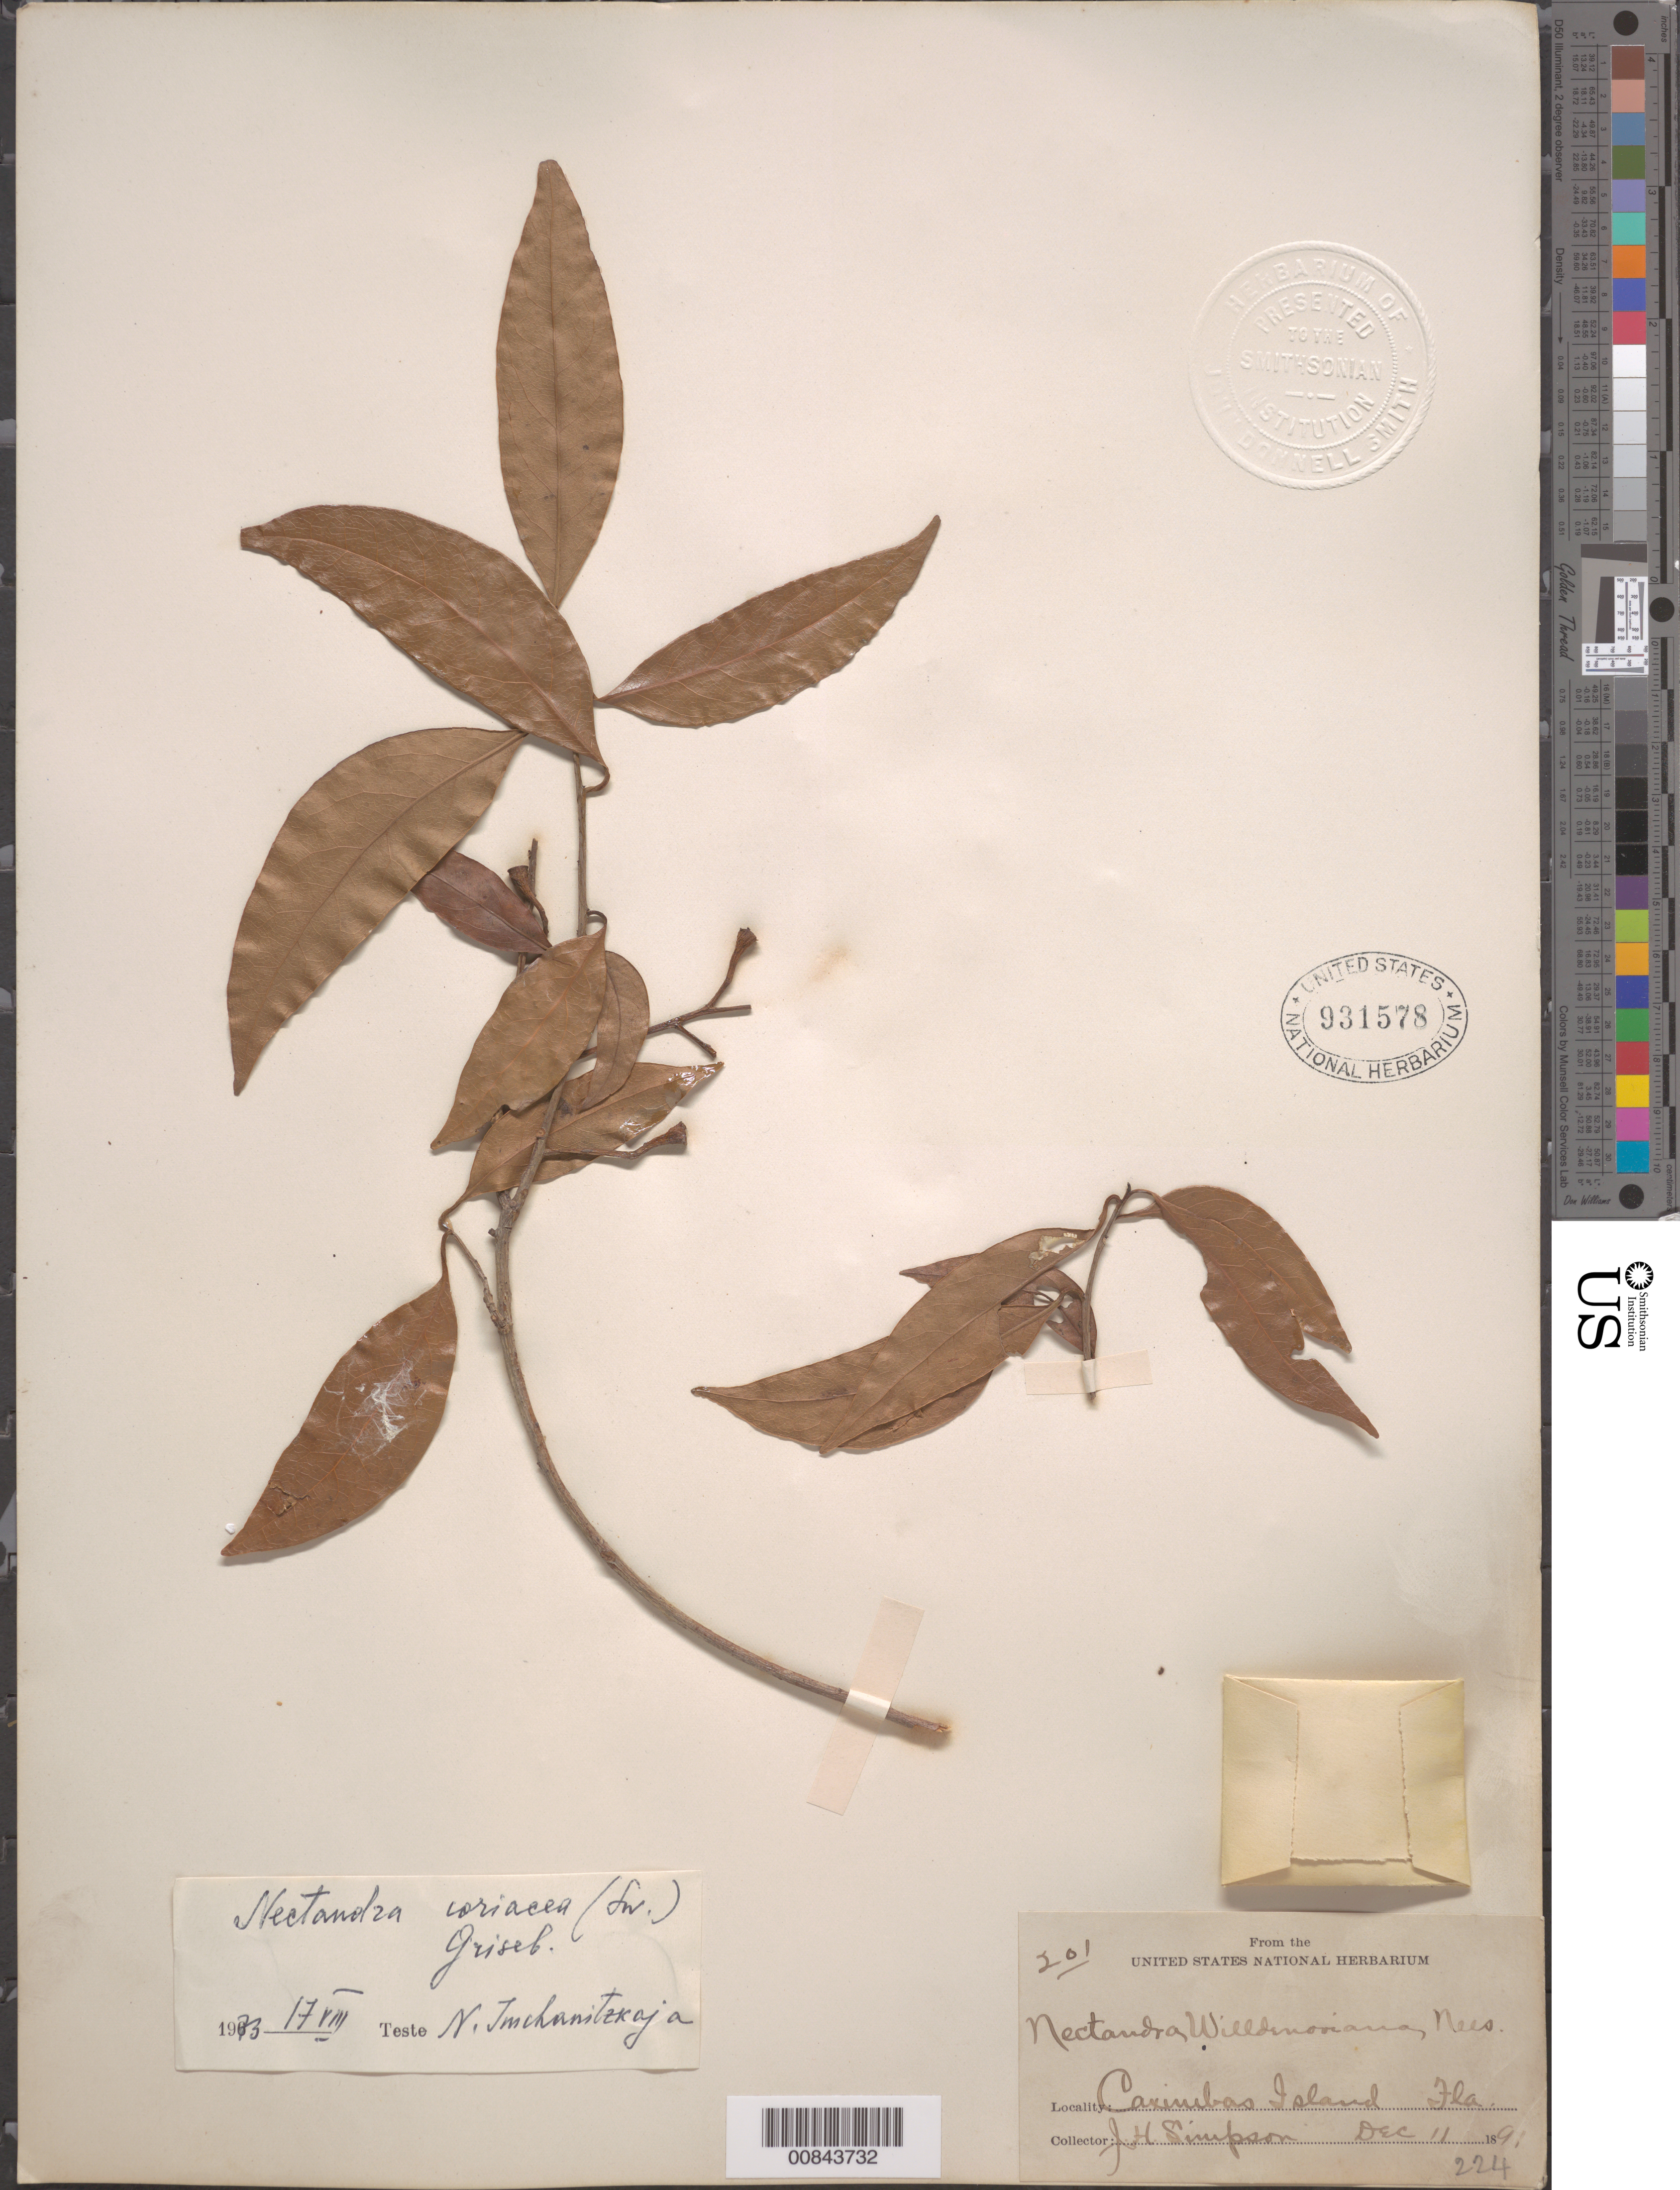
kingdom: Plantae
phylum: Tracheophyta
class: Magnoliopsida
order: Laurales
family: Lauraceae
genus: Nectandra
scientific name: Nectandra coriacea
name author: (Sw.) Griseb.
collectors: J. H. Simpson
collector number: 201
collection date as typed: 11 Dec 1891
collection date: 1891-12-11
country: United States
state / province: Florida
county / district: Collier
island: Caximbas Island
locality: Caximbas Island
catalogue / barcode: US 931578